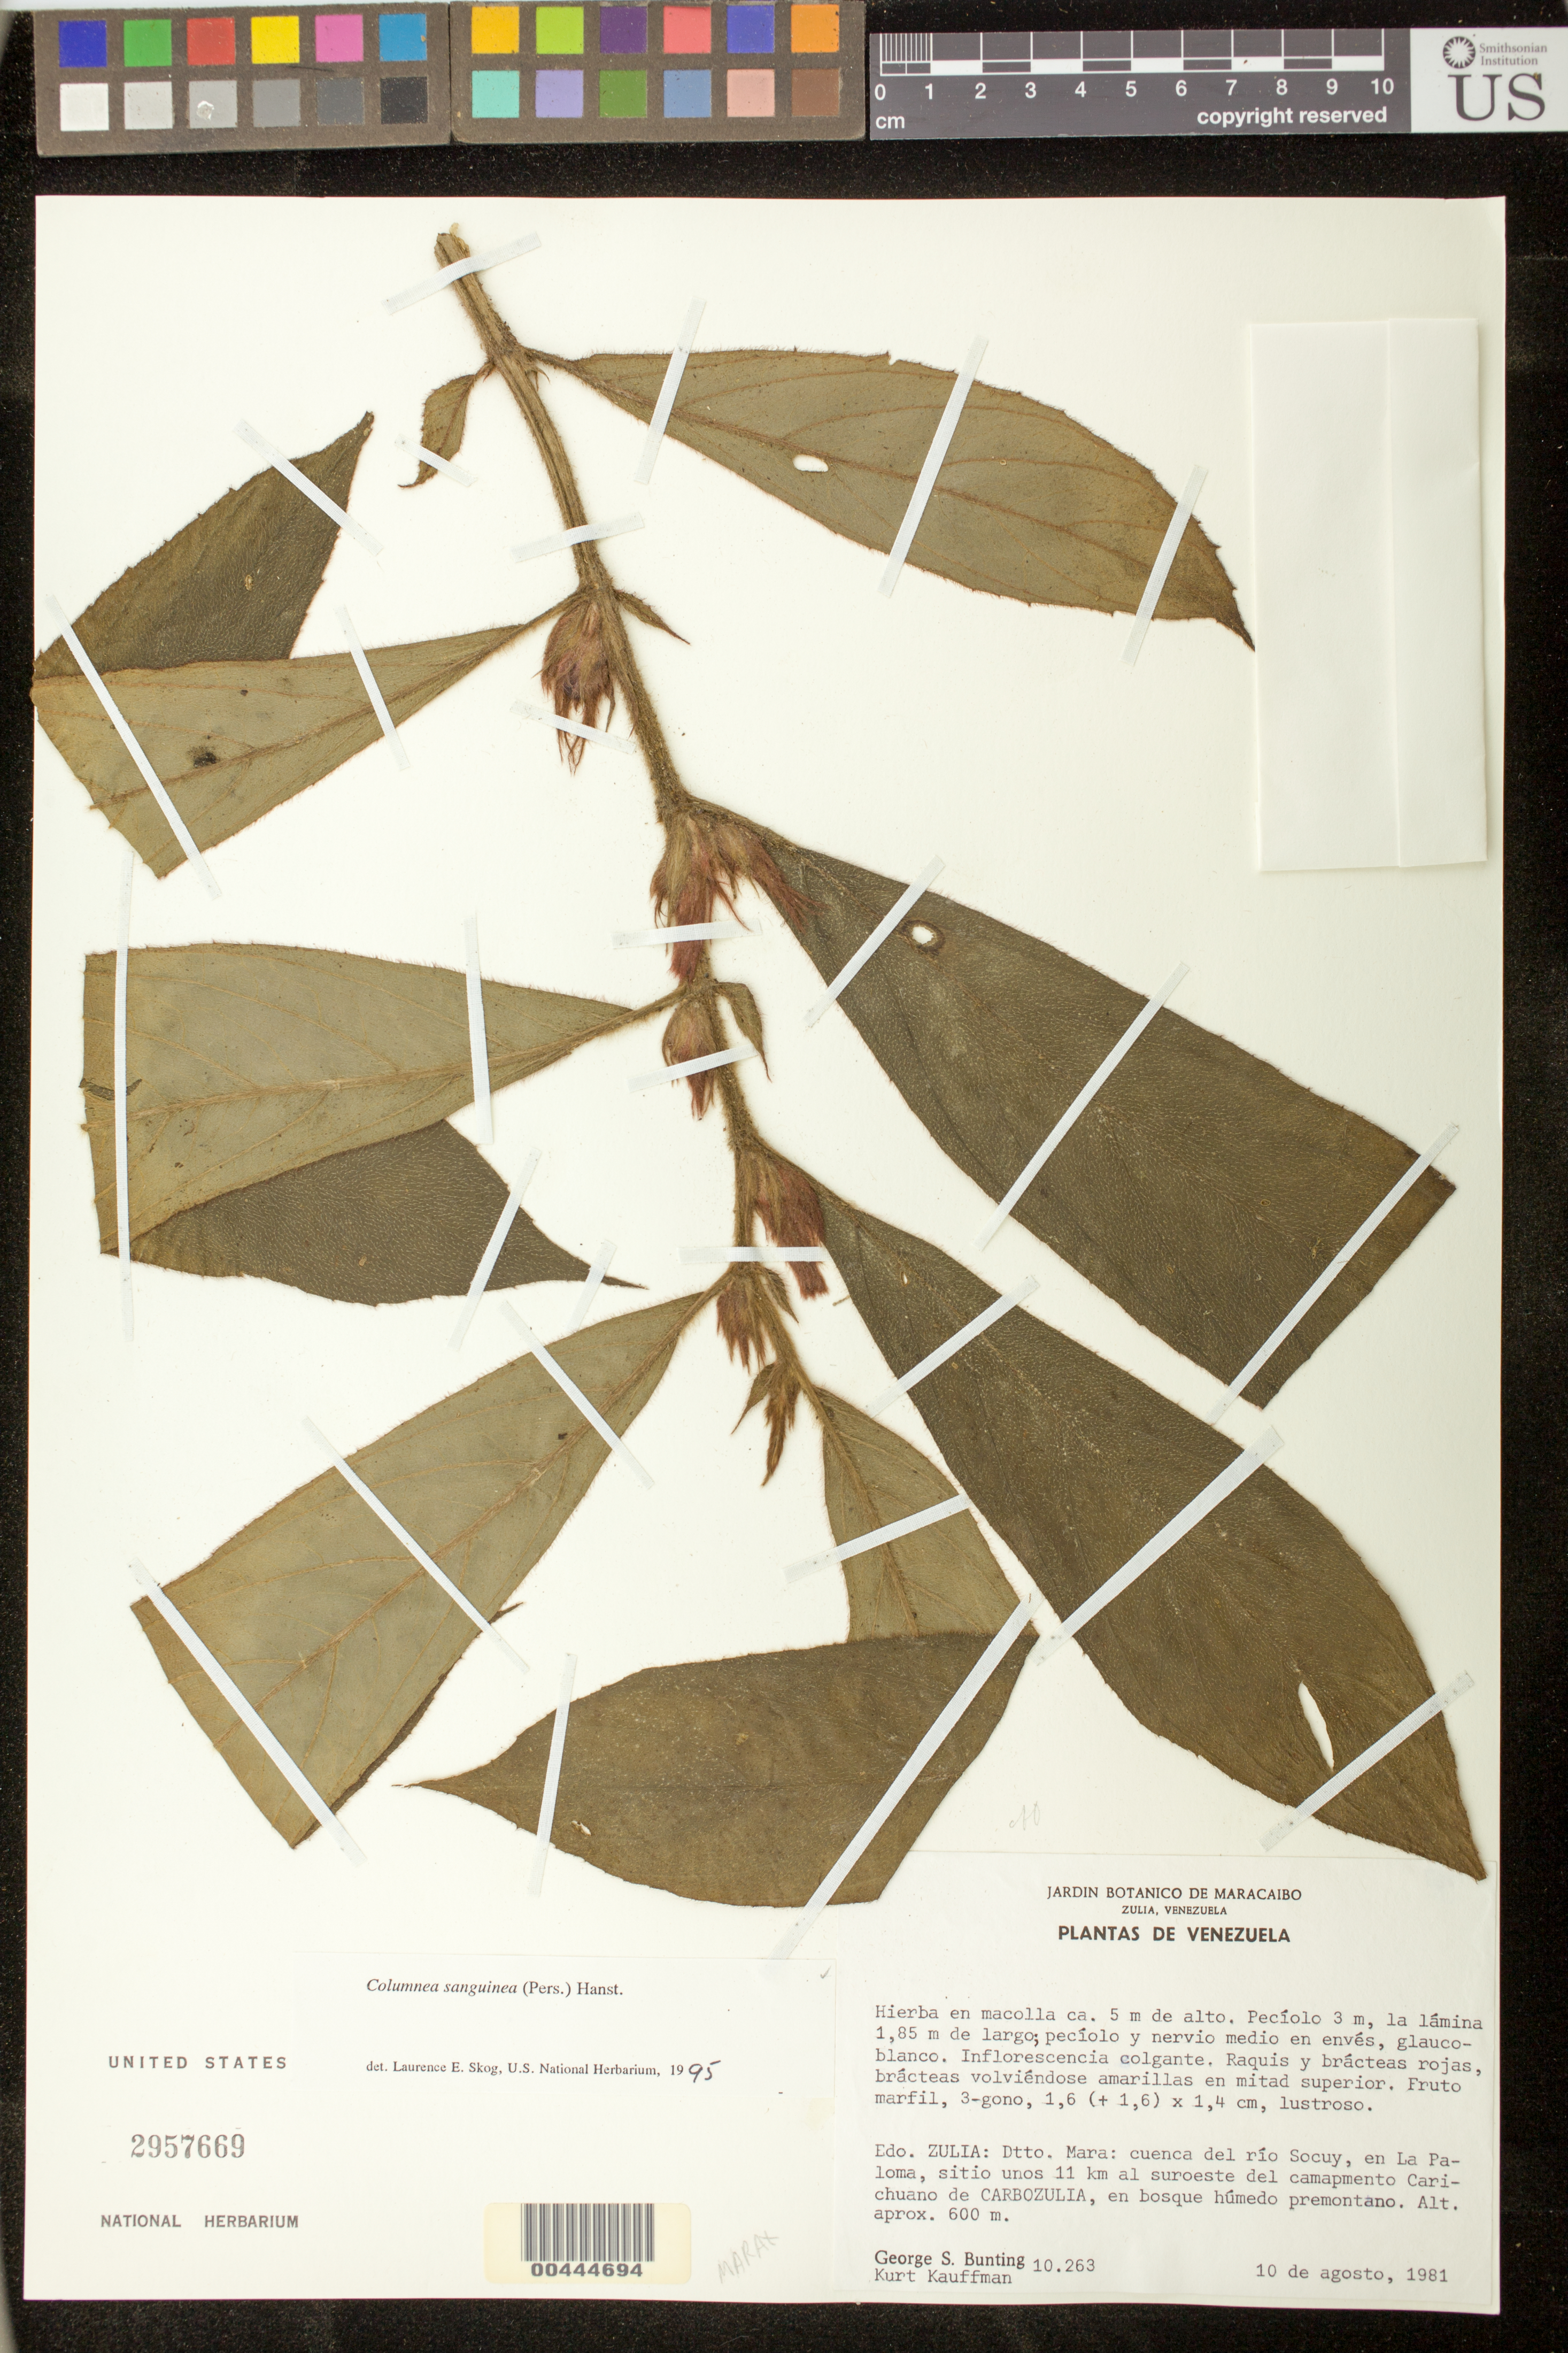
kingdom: Plantae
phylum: Tracheophyta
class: Magnoliopsida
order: Lamiales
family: Gesneriaceae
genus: Columnea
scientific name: Columnea sanguinea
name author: (Pers.) Hanst.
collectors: G. S. Bunting & K. Kauffman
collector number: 10263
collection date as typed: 10 Aug 1981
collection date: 1981-08-10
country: Venezuela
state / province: Zulia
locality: Mara, cuenca del rio socuy, carbozulia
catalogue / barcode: US 2957669